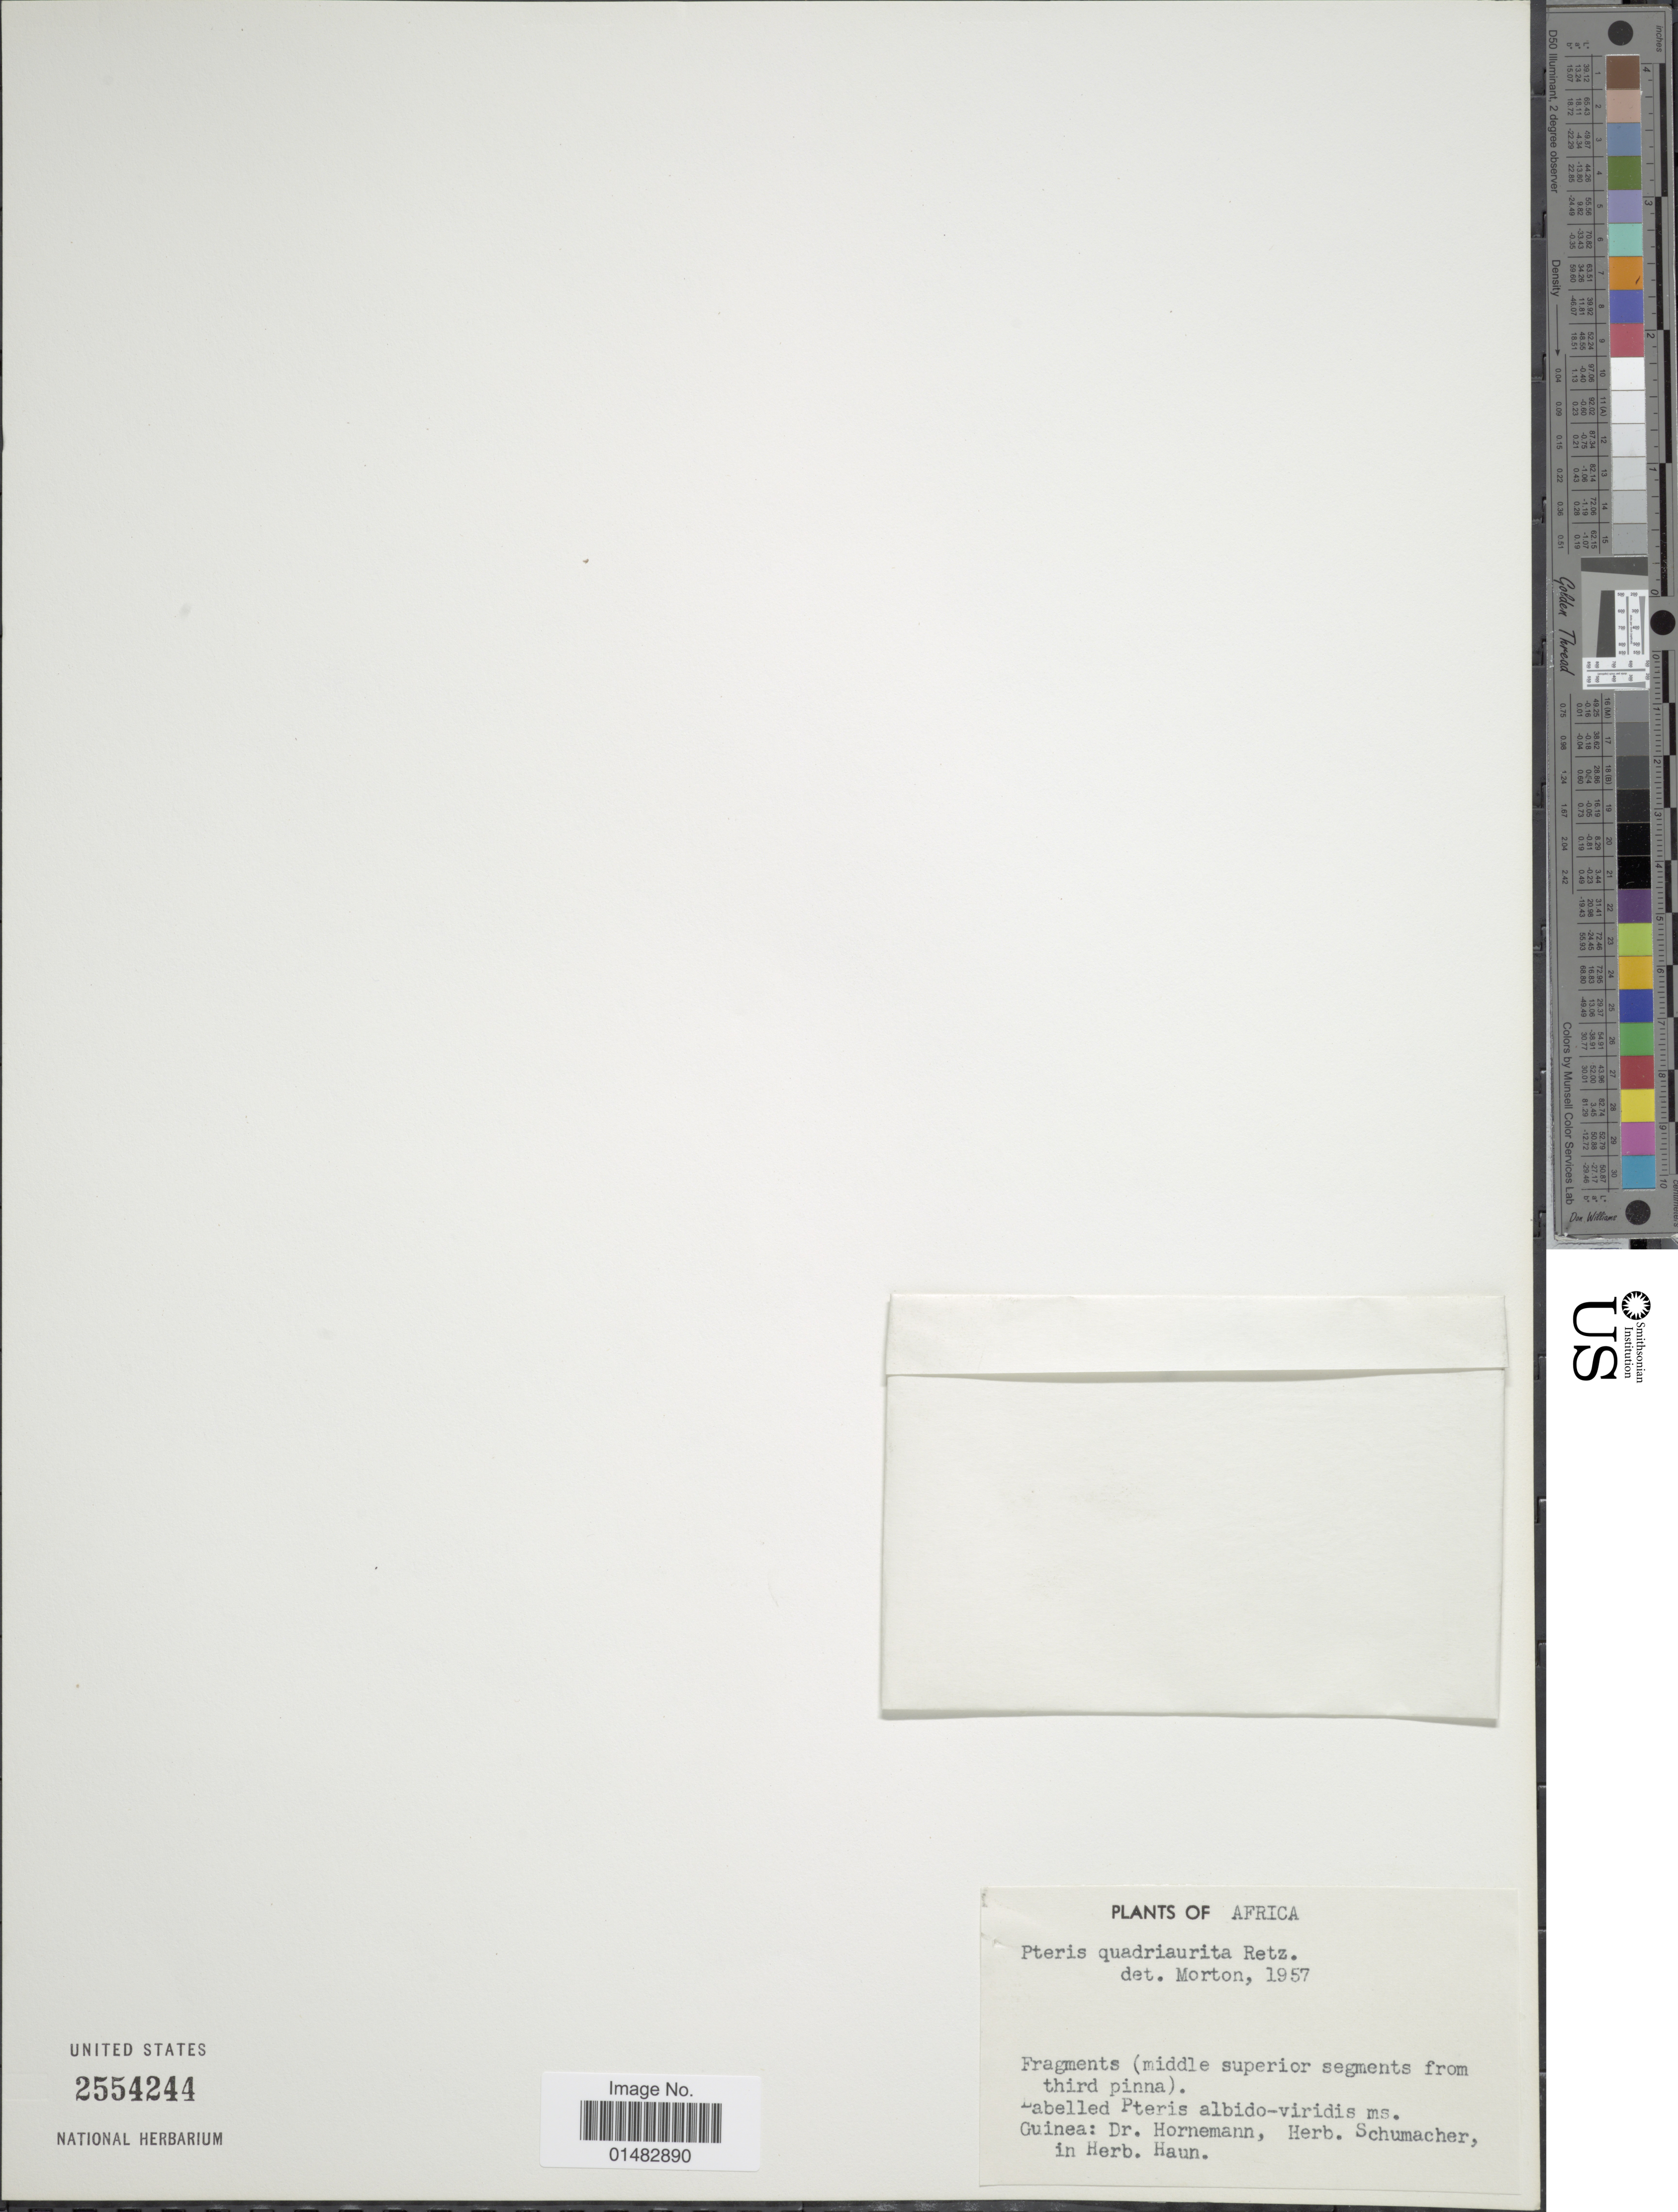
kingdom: Plantae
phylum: Tracheophyta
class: Polypodiopsida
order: Polypodiales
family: Pteridaceae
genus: Pteris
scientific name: Pteris quadriaurita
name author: Retz.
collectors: Hornemann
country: Guinea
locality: Africa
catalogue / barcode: US 2554244